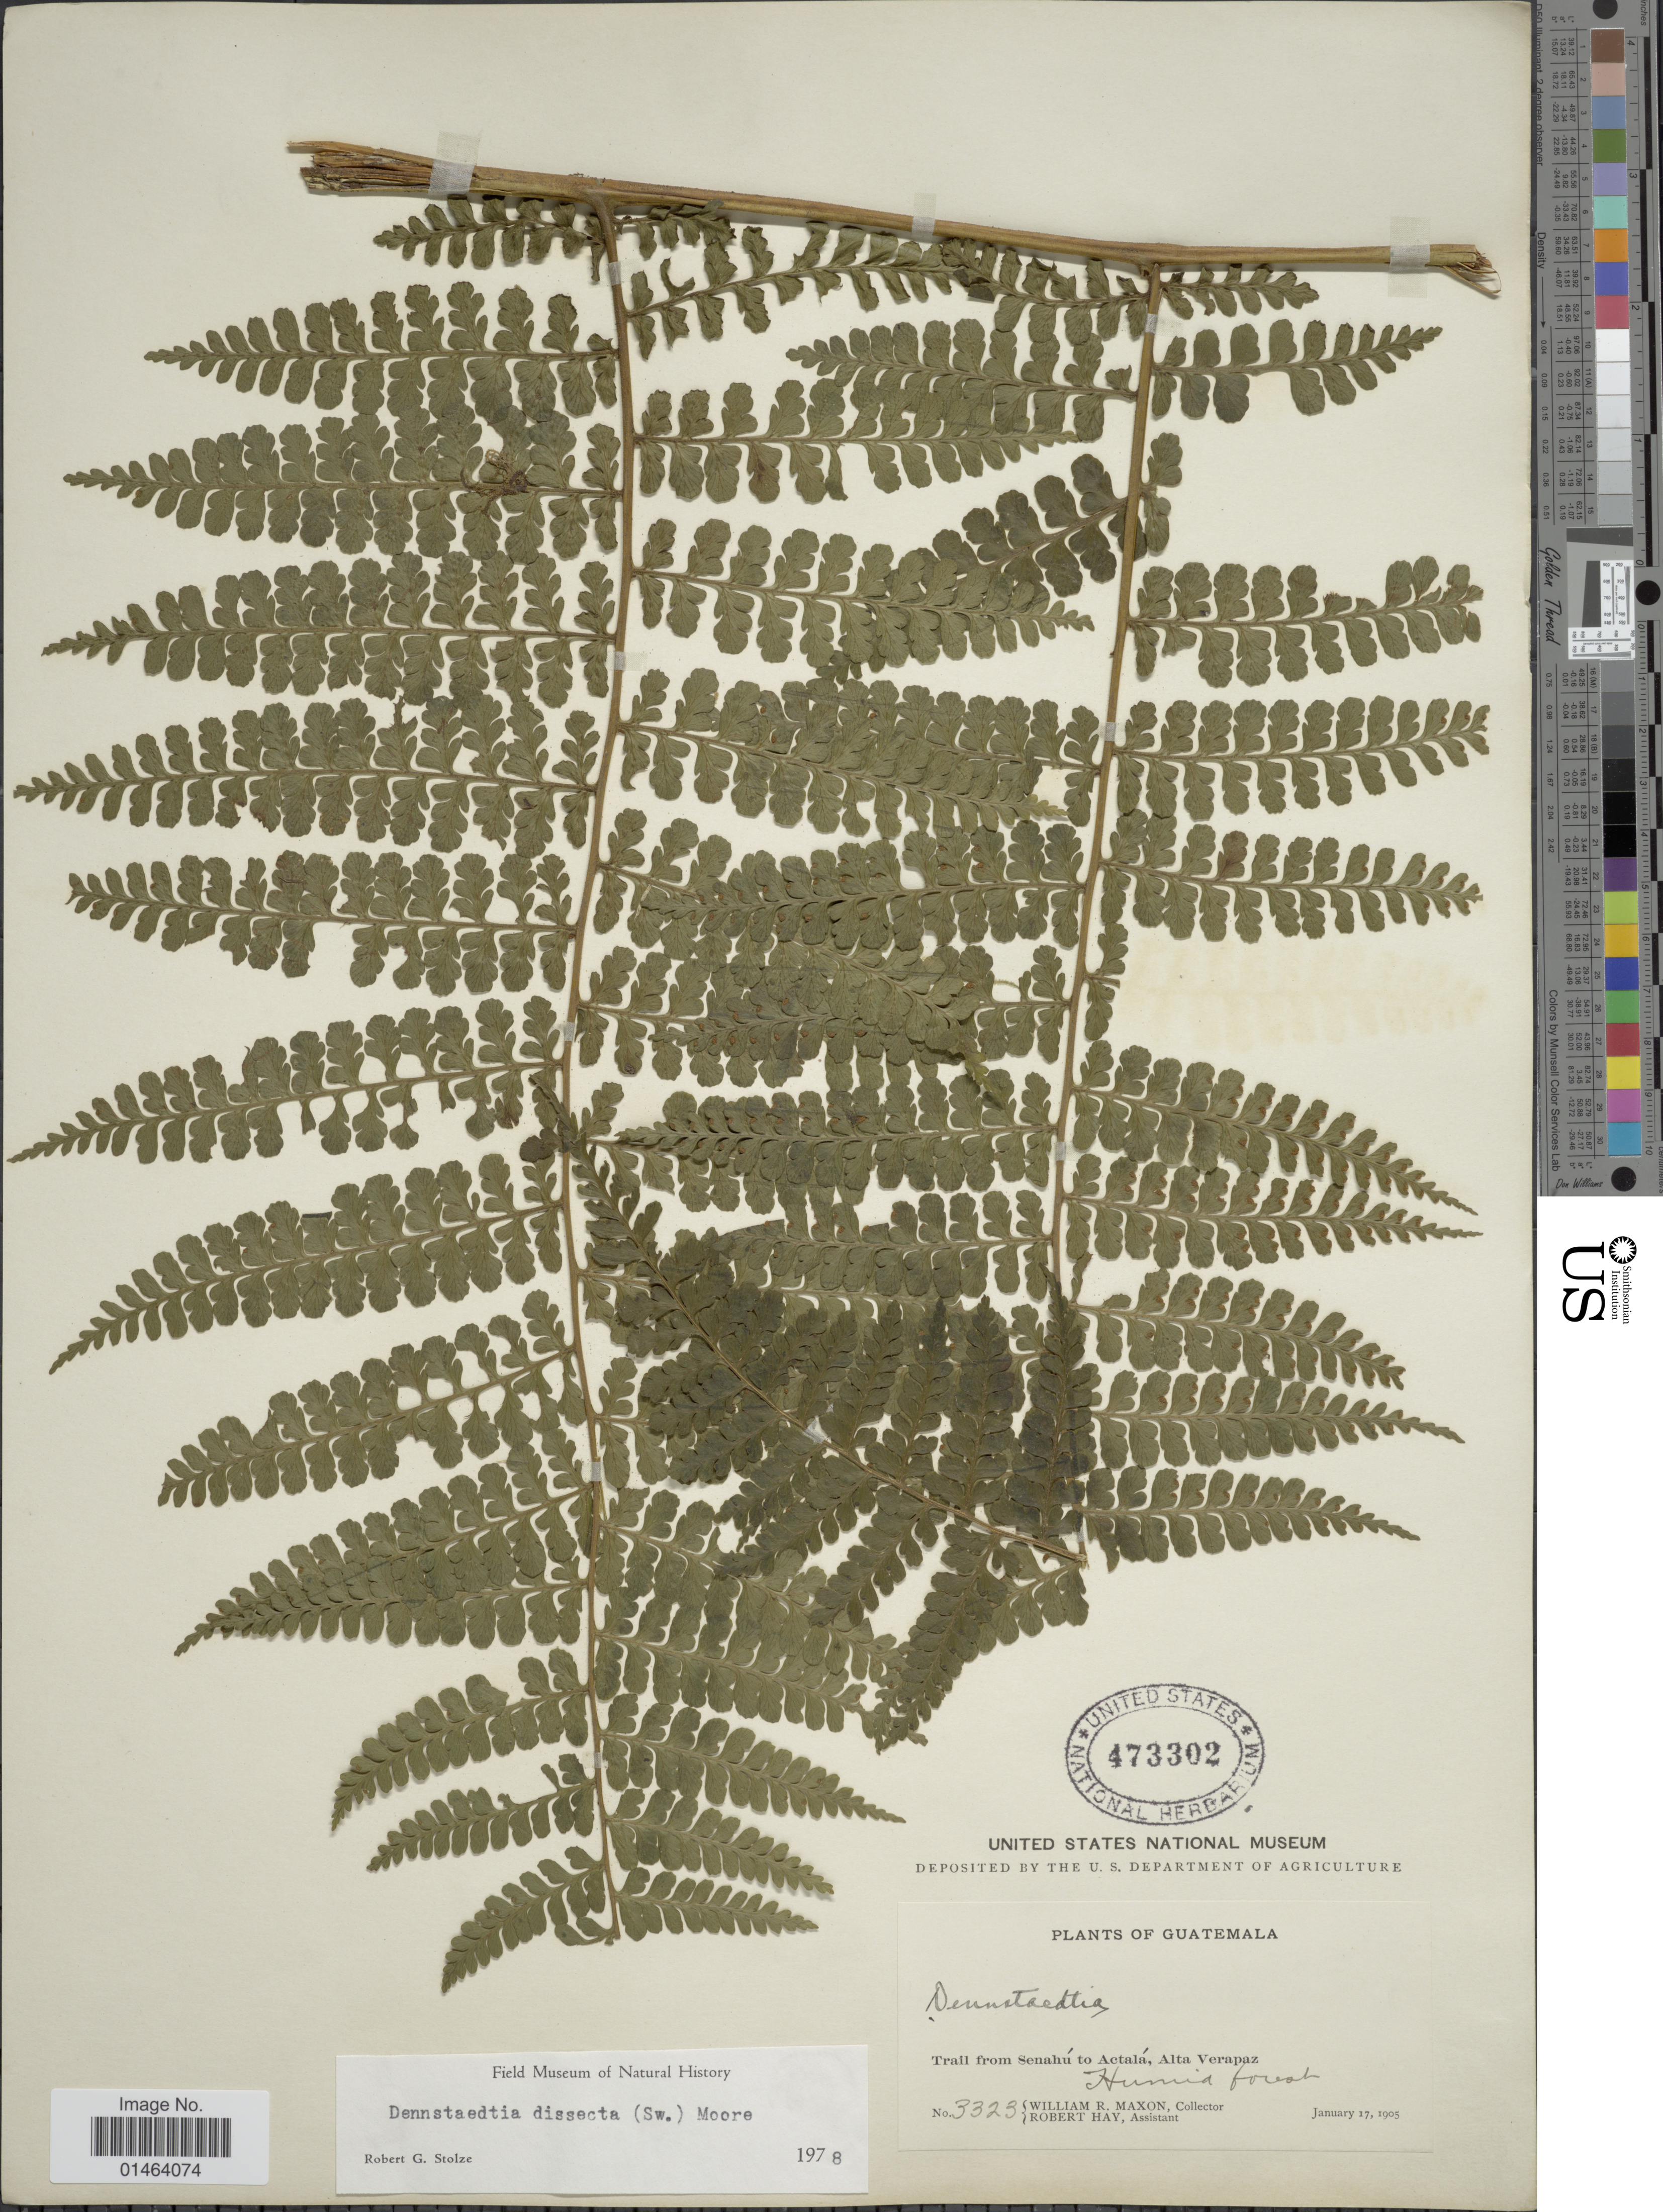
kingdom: Plantae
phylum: Tracheophyta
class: Polypodiopsida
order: Polypodiales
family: Dennstaedtiaceae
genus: Dennstaedtia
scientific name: Dennstaedtia dissecta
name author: (Sw.) T. Moore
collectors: W. R. Maxon & R. H. Hay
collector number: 3323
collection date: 1905-01-17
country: Guatemala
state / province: Alta Verapaz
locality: Guatemala, trail from Senahu to Actala.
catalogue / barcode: US 473302